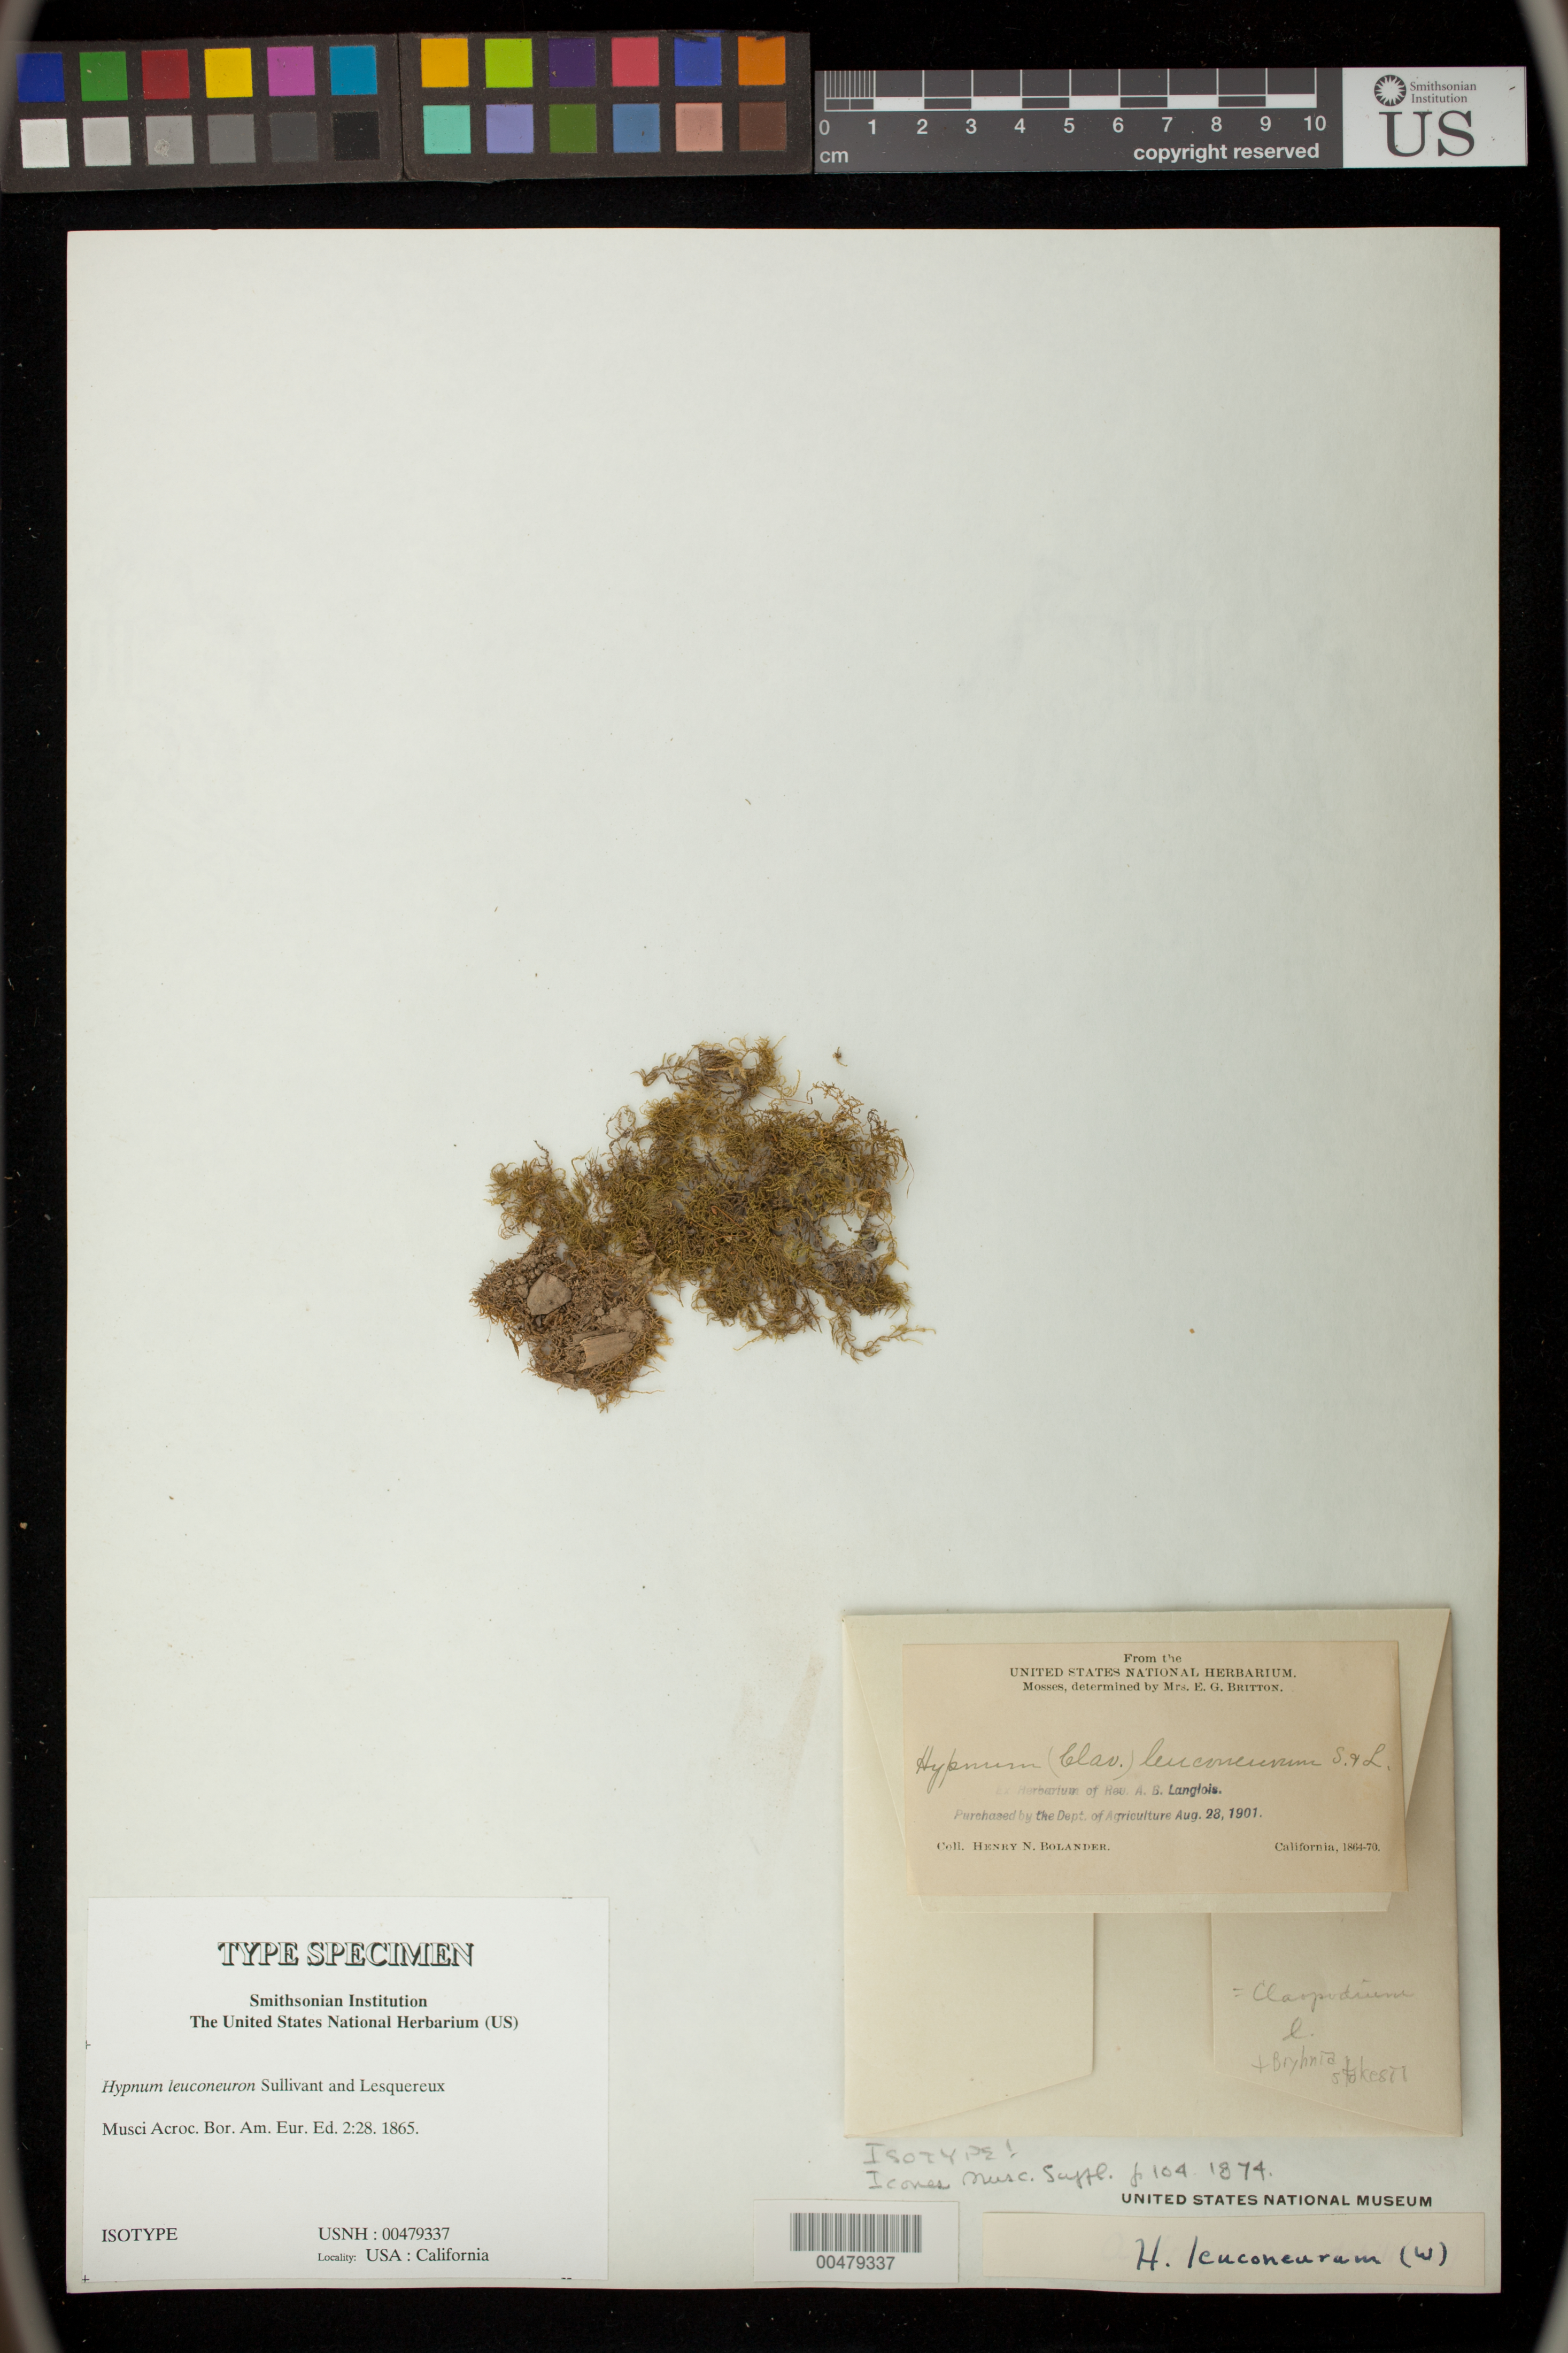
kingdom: Plantae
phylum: Bryophyta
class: Bryopsida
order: Hypnales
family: Hypnaceae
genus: Hypnum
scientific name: Hypnum leuconeuron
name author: Sull. & Lesq.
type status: Isotype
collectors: H. Bolander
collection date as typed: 1864 to -- --- 1870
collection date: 1864/1870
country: United States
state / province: California